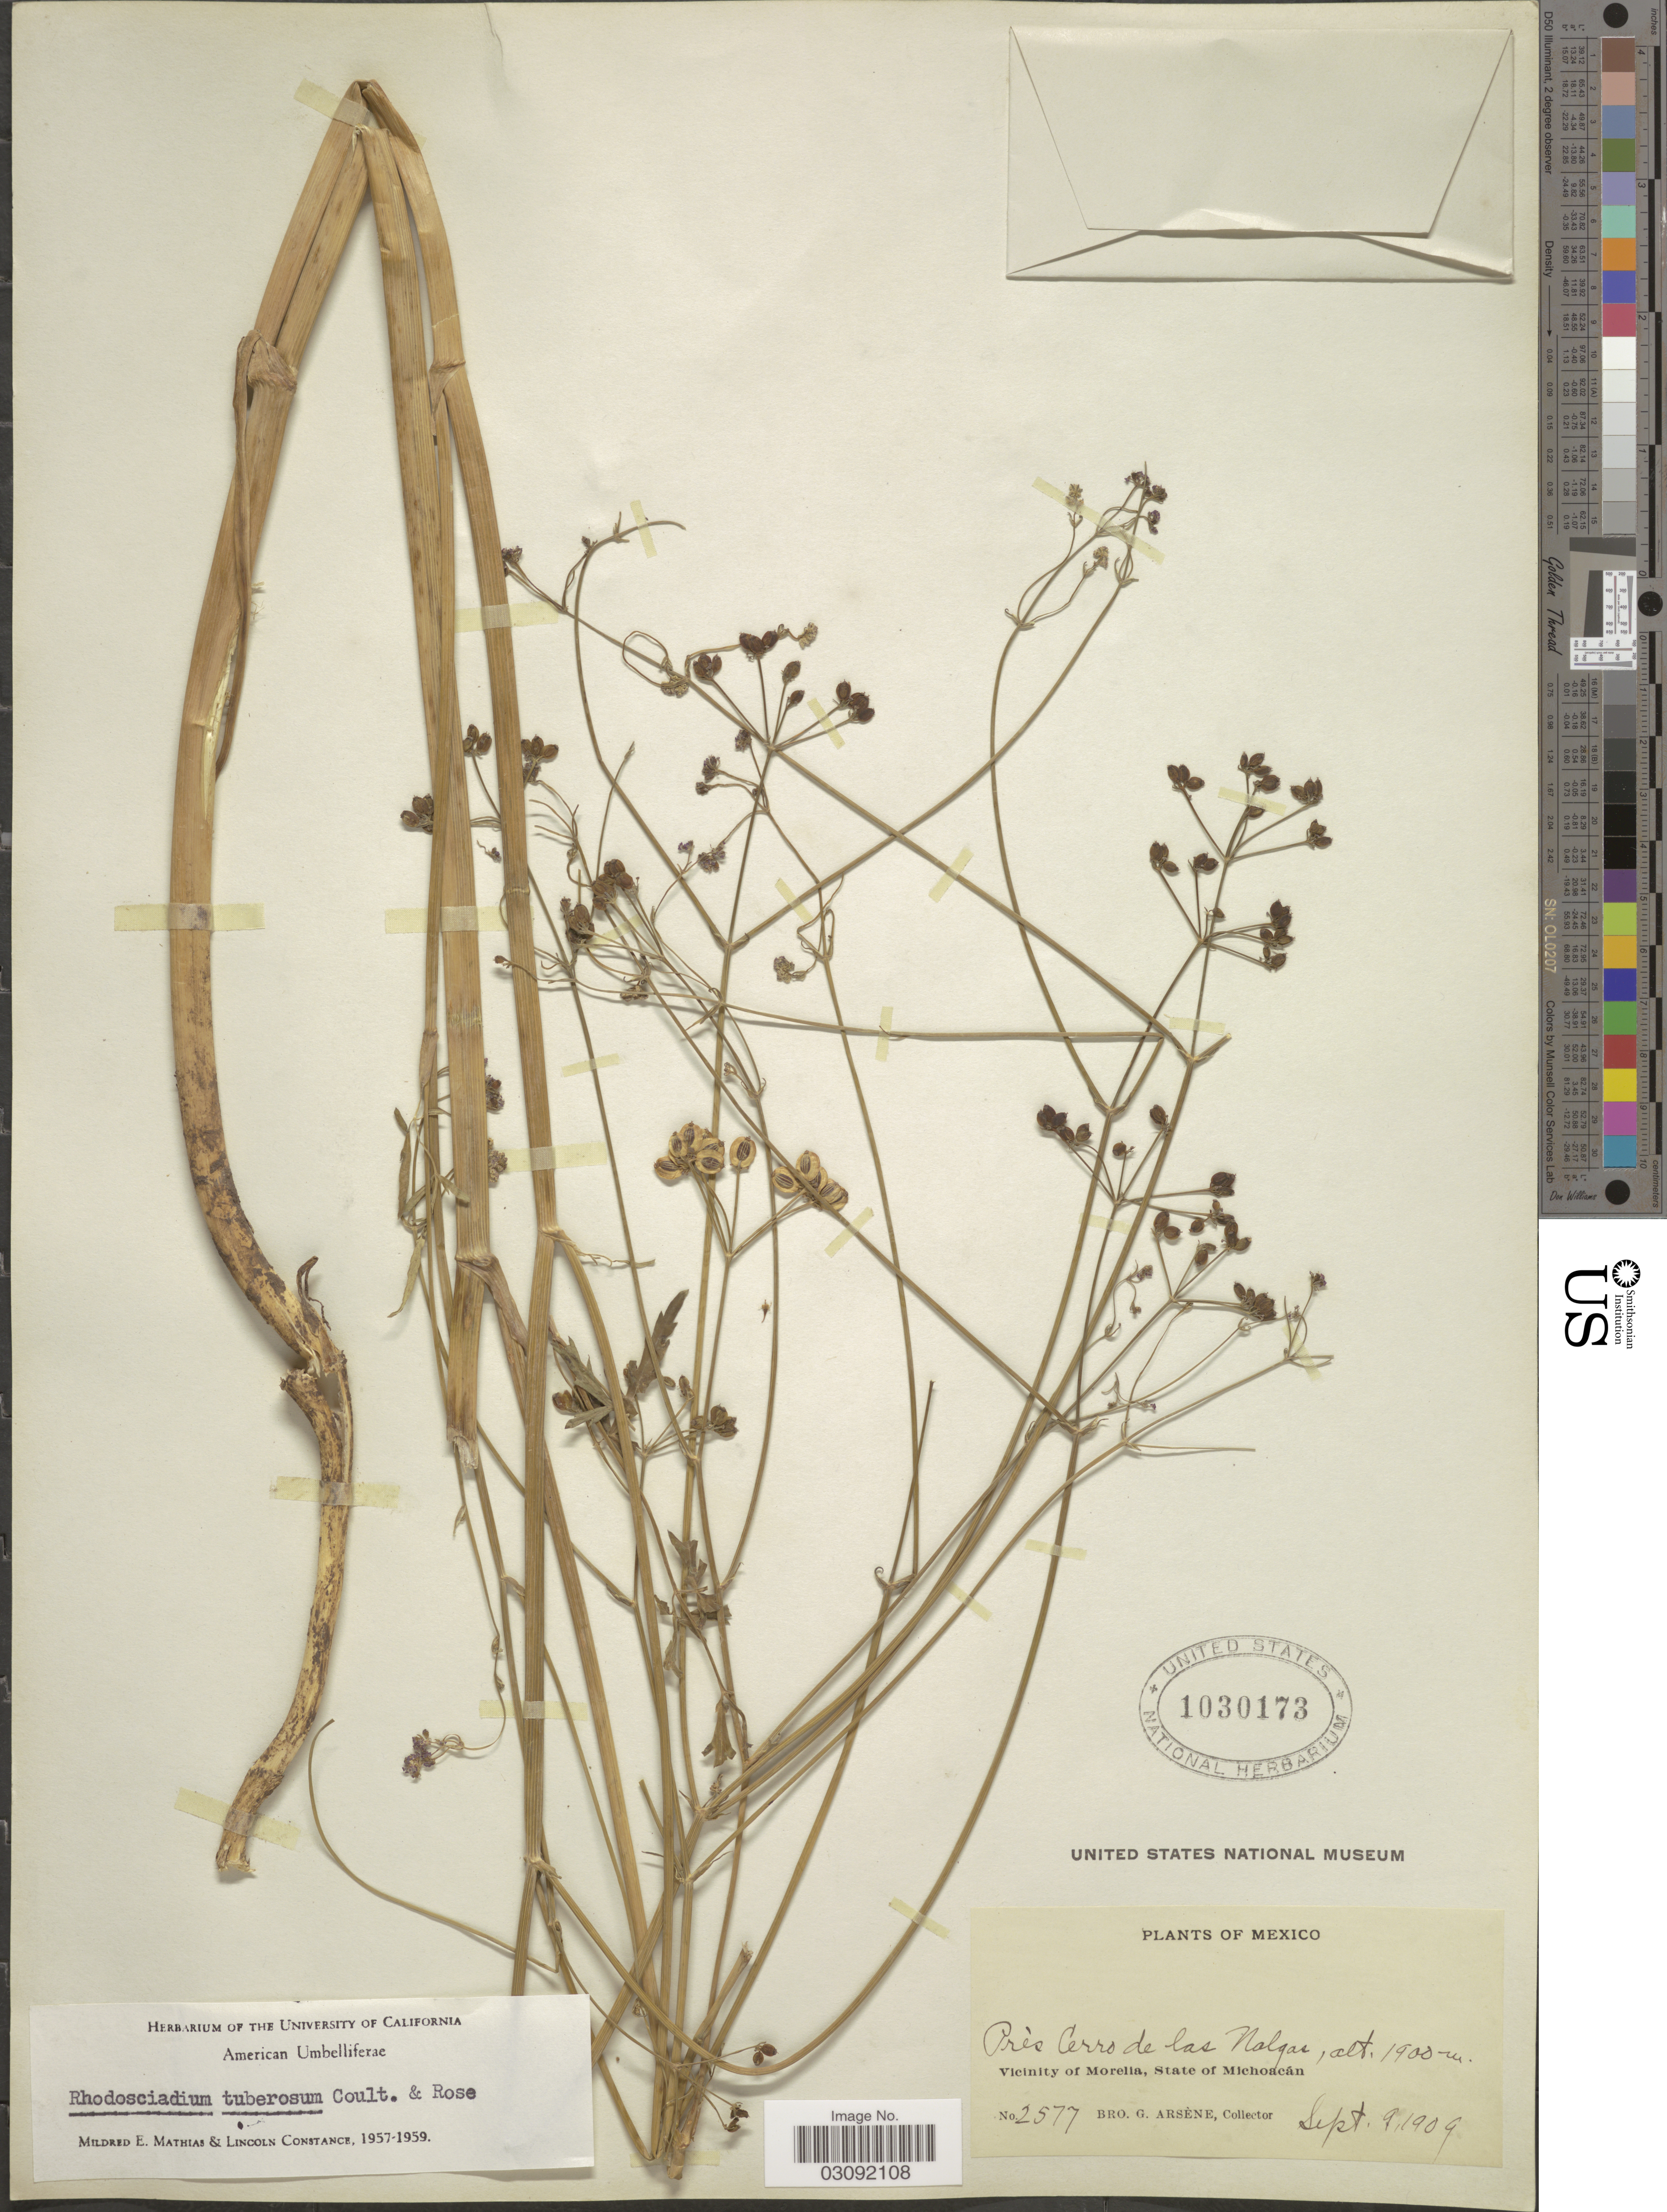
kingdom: Plantae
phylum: Tracheophyta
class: Magnoliopsida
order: Apiales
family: Apiaceae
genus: Rhodosciadium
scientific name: Rhodosciadium tuberosum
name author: (J.M. Coult. & Rose) Drude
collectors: Bro. G. Arsène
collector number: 2577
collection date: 1909-09-09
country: Mexico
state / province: Michoacán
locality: Vicinity of Morelia, State of Michoacán. Près Cerro de las Nalgas.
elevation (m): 1900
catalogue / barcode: US 1030173